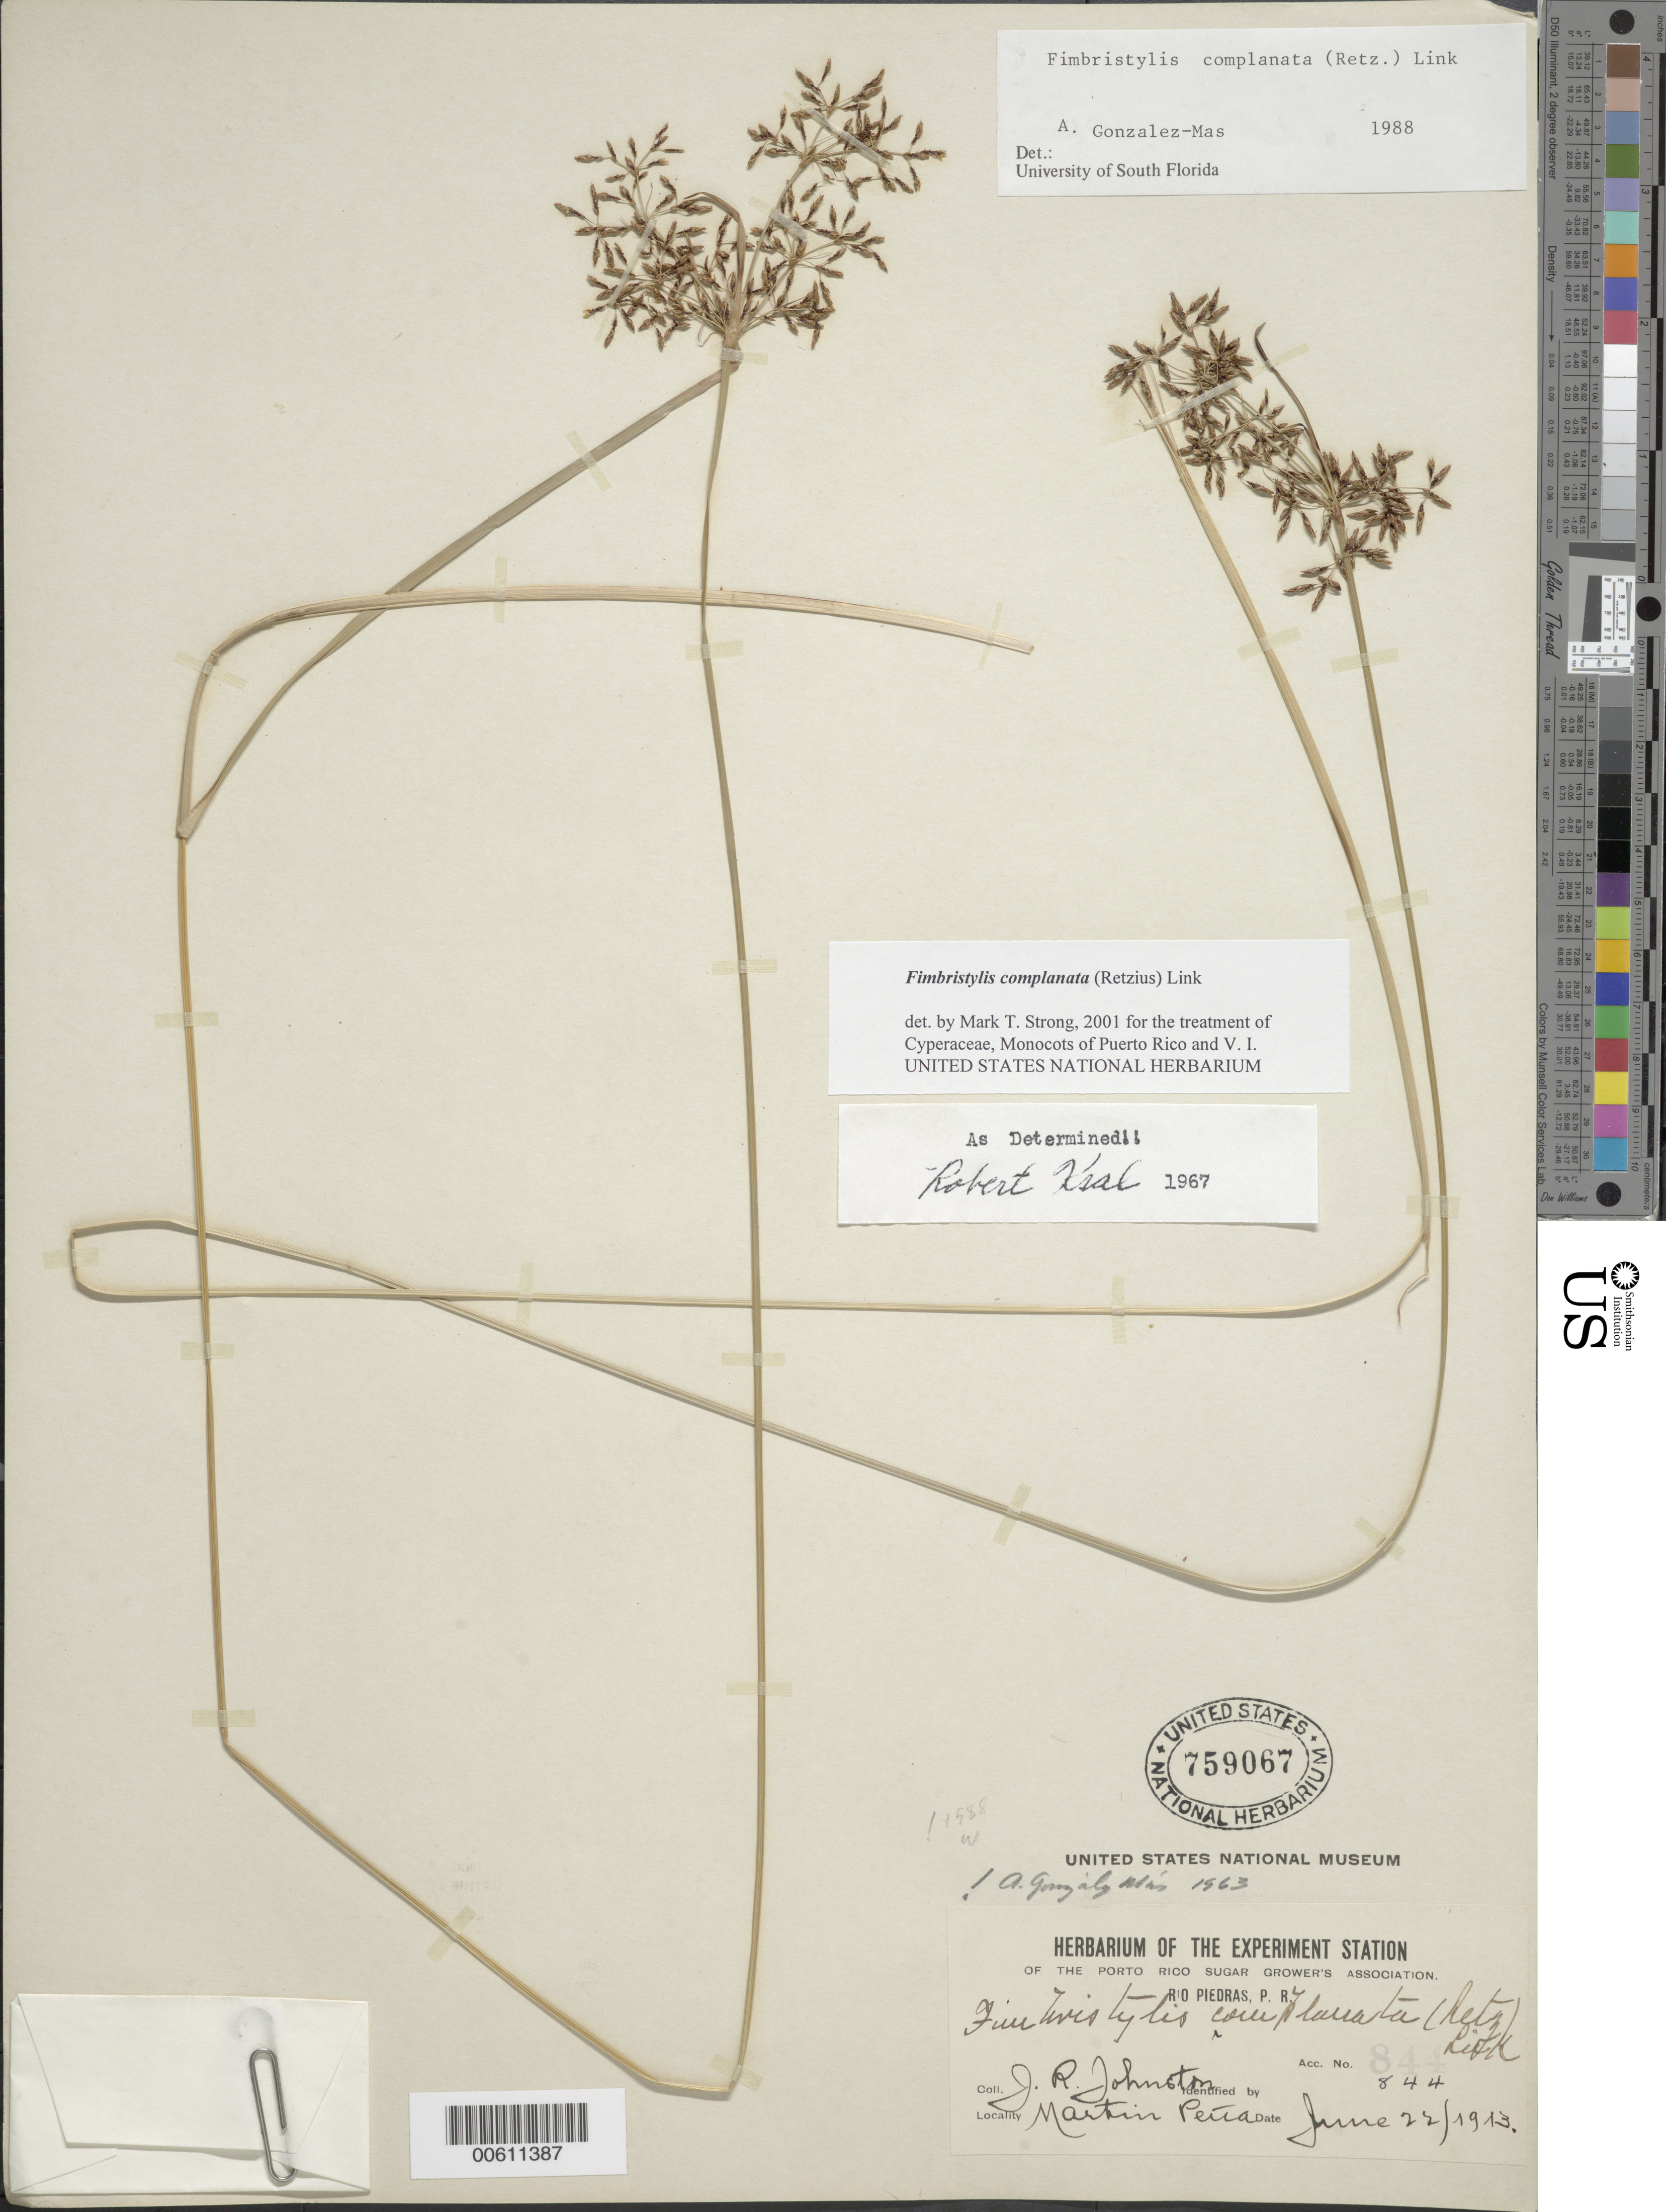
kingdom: Plantae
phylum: Tracheophyta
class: Liliopsida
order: Poales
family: Cyperaceae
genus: Fimbristylis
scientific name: Fimbristylis complanata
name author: (Retz.) Link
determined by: Strong, M. T., (US), Smithsonian Institution - National Museum of Natural History (UNITED STATES)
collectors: J. Johnston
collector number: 844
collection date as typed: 22 Jun 1913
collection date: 1913-06-22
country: Puerto Rico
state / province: San Juan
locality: Martín Peña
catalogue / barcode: US 759067